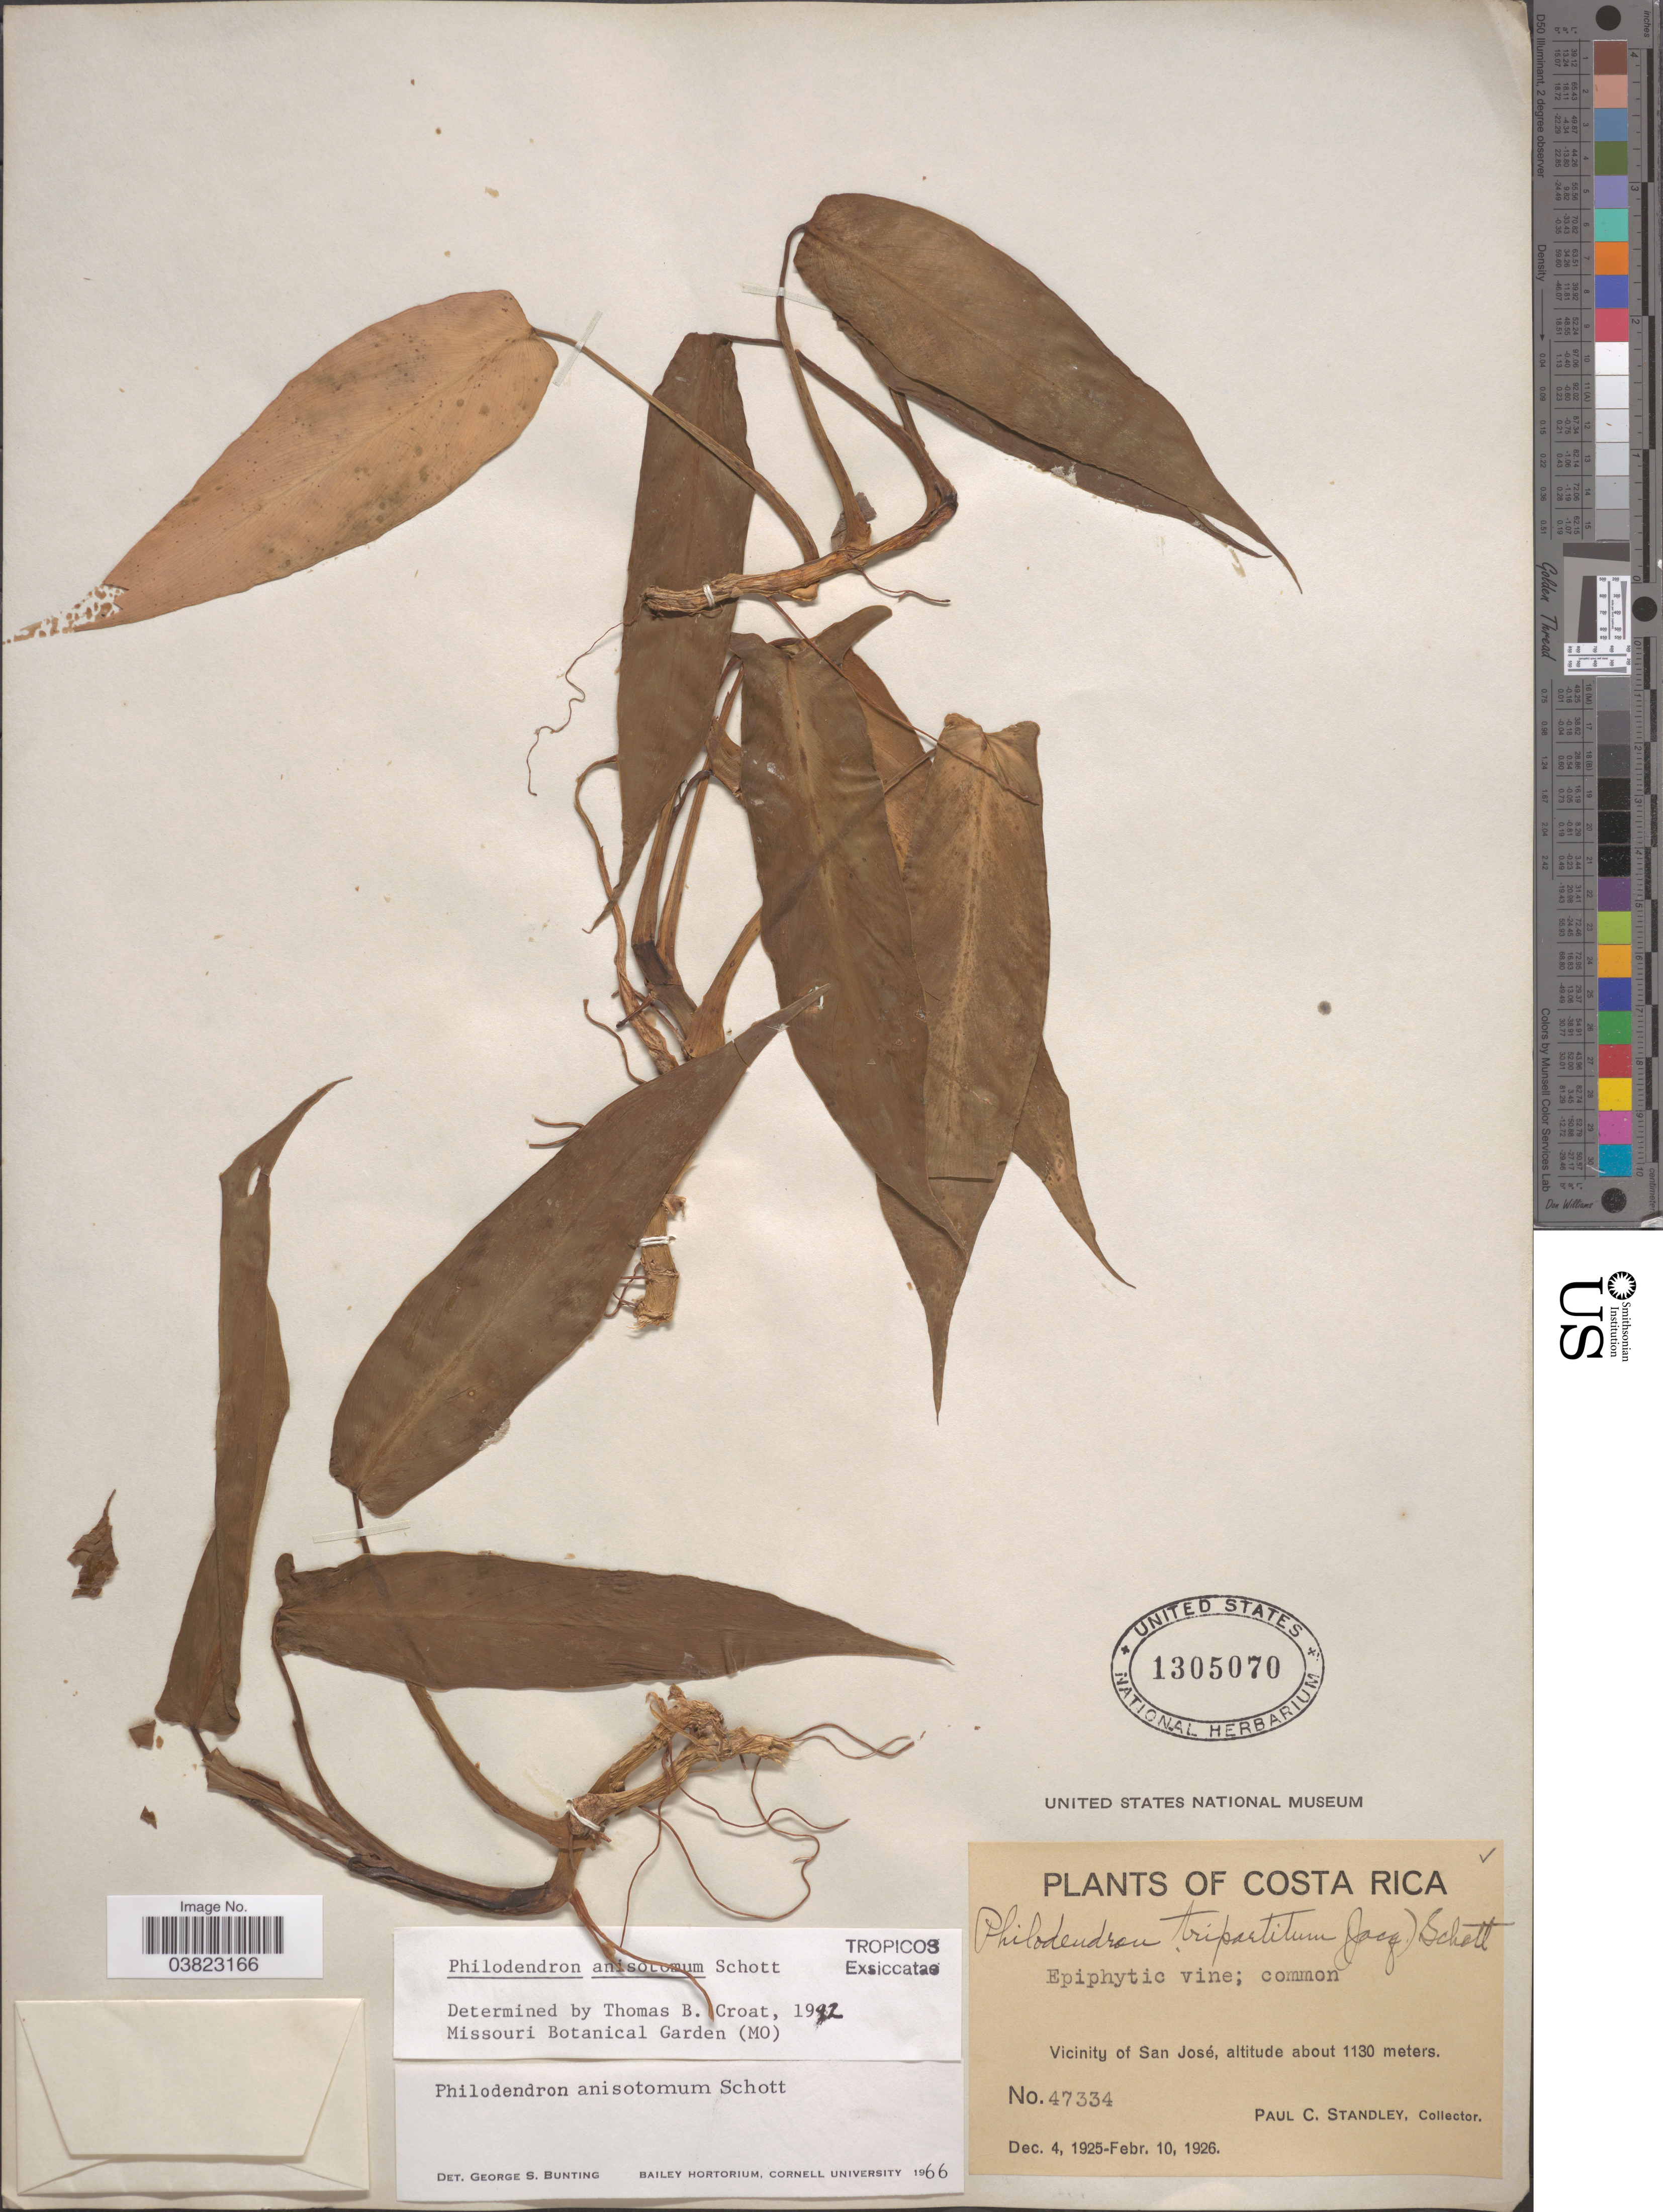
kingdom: Plantae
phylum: Tracheophyta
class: Liliopsida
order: Alismatales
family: Araceae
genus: Philodendron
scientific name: Philodendron anisotomum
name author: Schott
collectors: P. C. Standley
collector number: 47334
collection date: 1925-12-04/1926-02-10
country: Costa Rica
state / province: San José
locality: Vicinity of San José.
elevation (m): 1130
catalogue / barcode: US 1305070